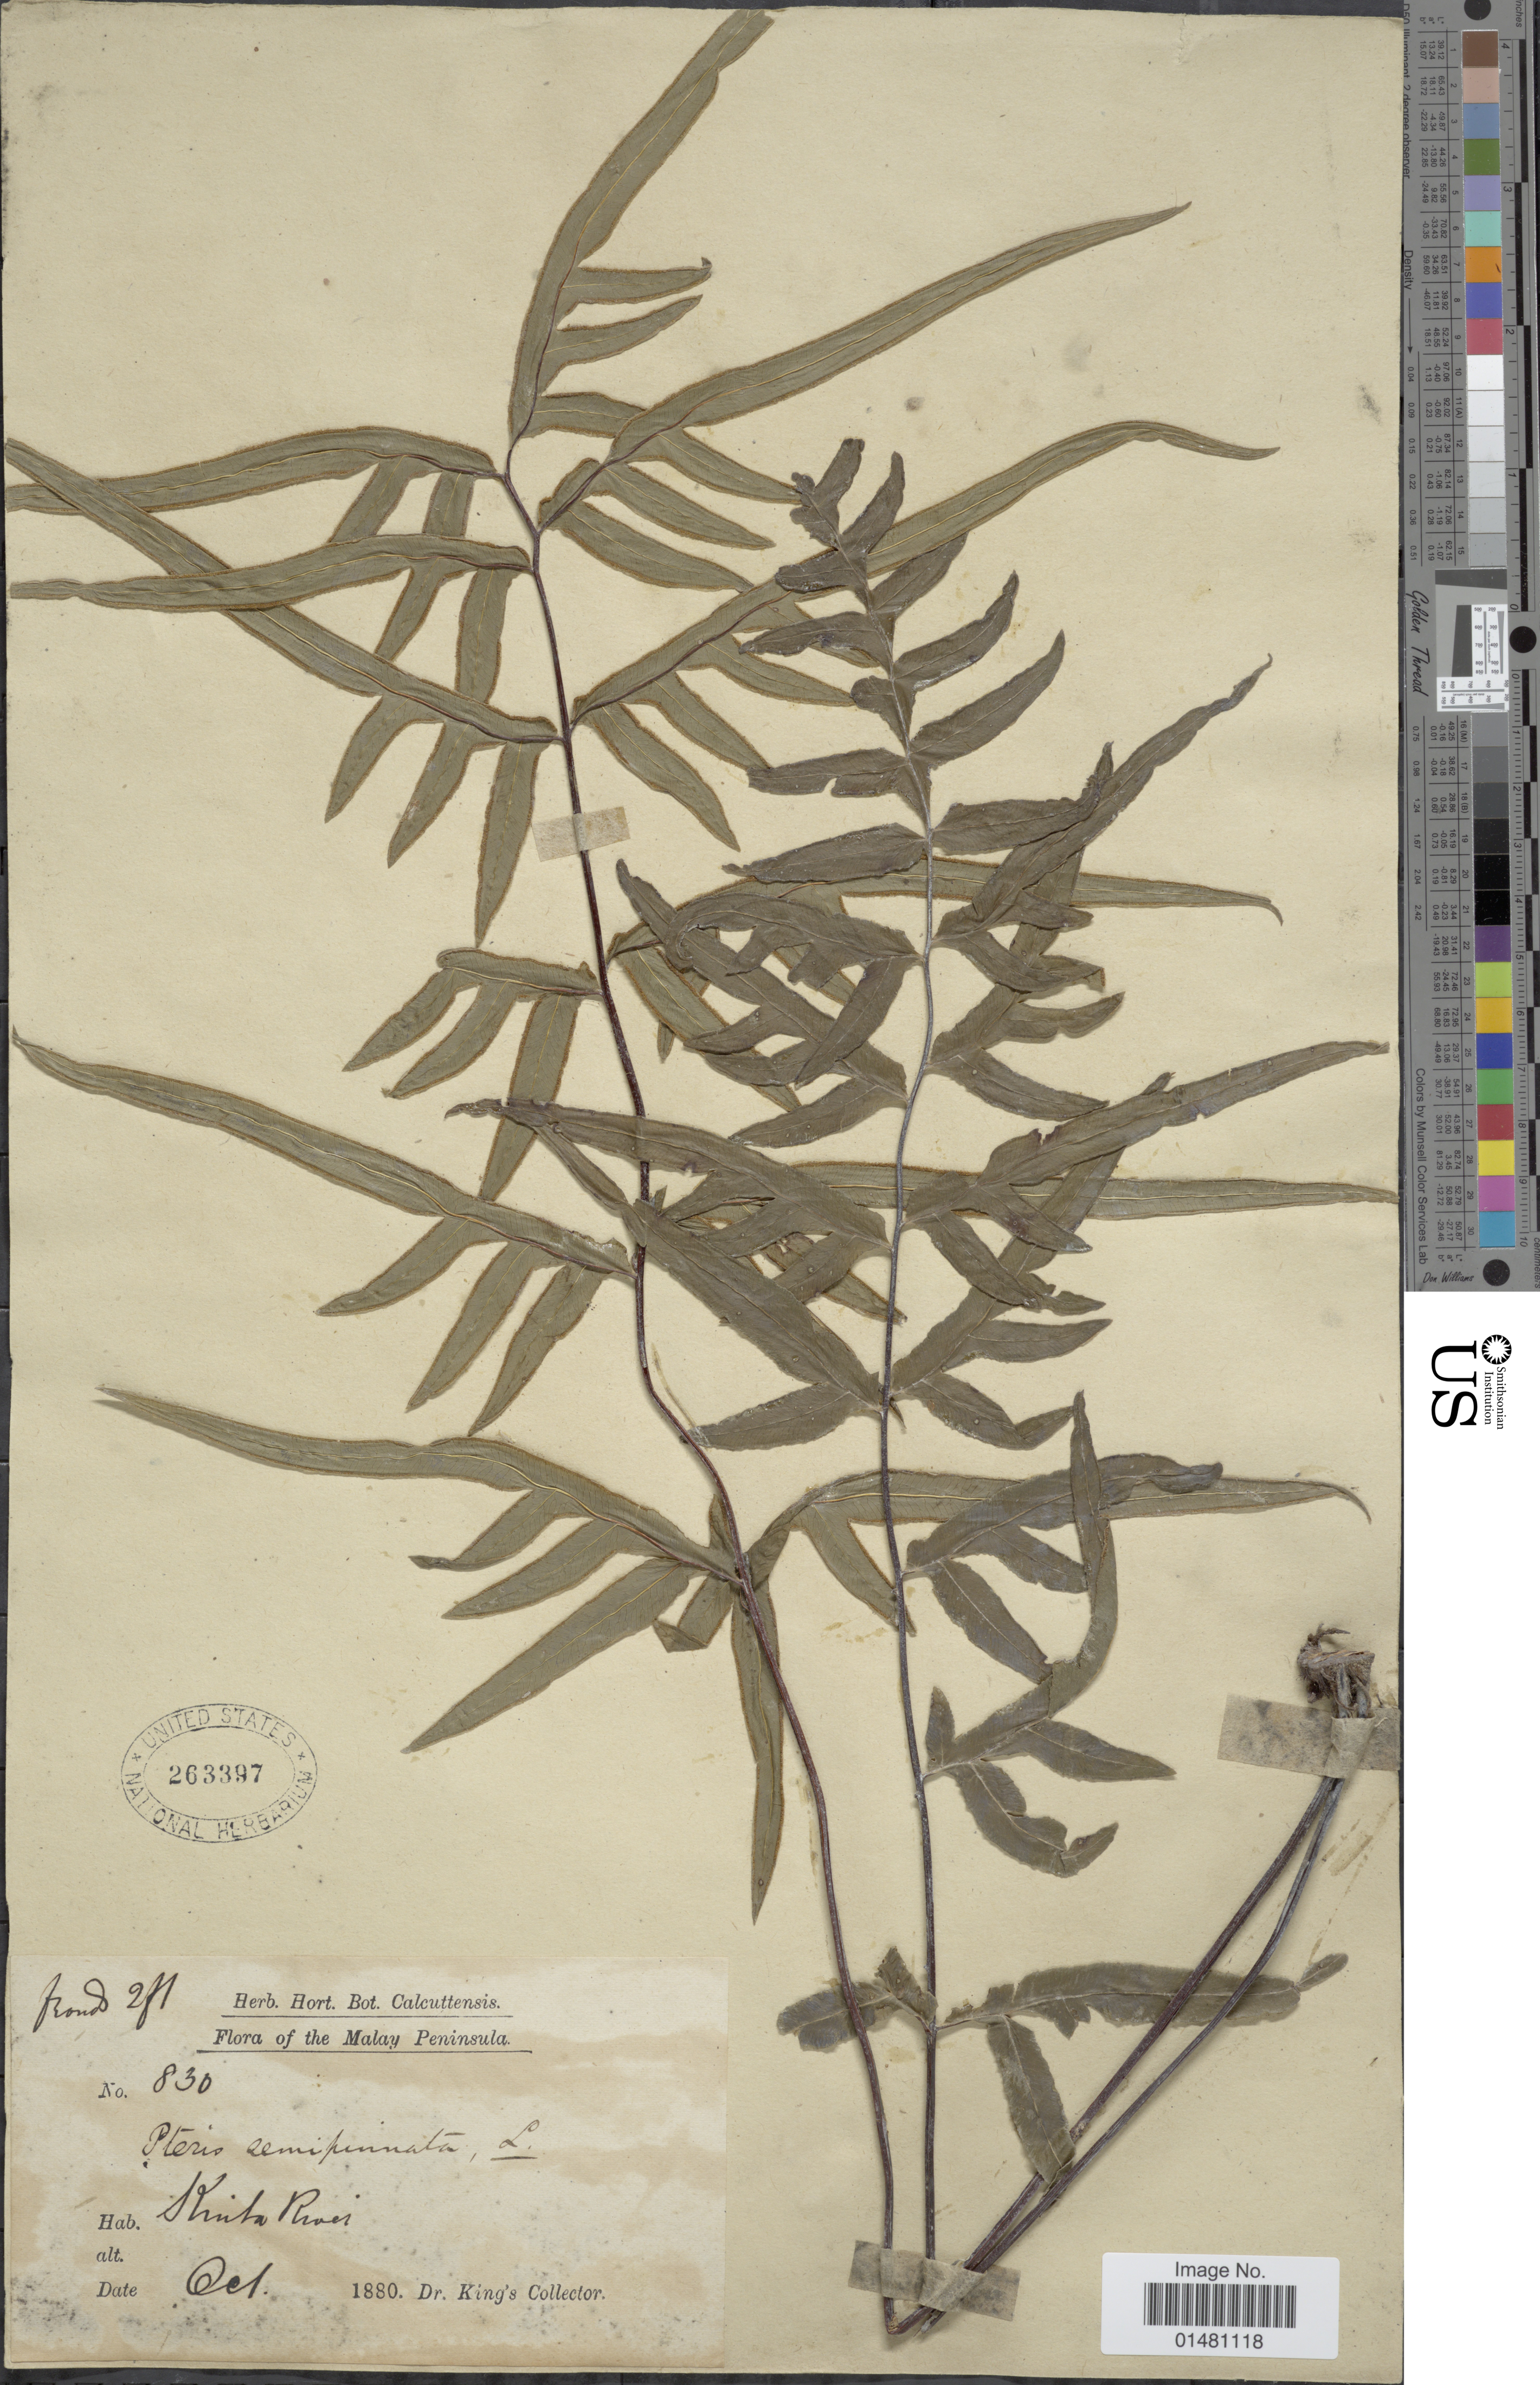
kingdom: Plantae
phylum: Tracheophyta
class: Polypodiopsida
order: Polypodiales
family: Pteridaceae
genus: Pteris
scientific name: Pteris semipinnata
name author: L.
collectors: Dr. King's collector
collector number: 830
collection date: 1880-10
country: Malaysia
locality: Malay Peninsula, Kinta River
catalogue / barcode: US 263397